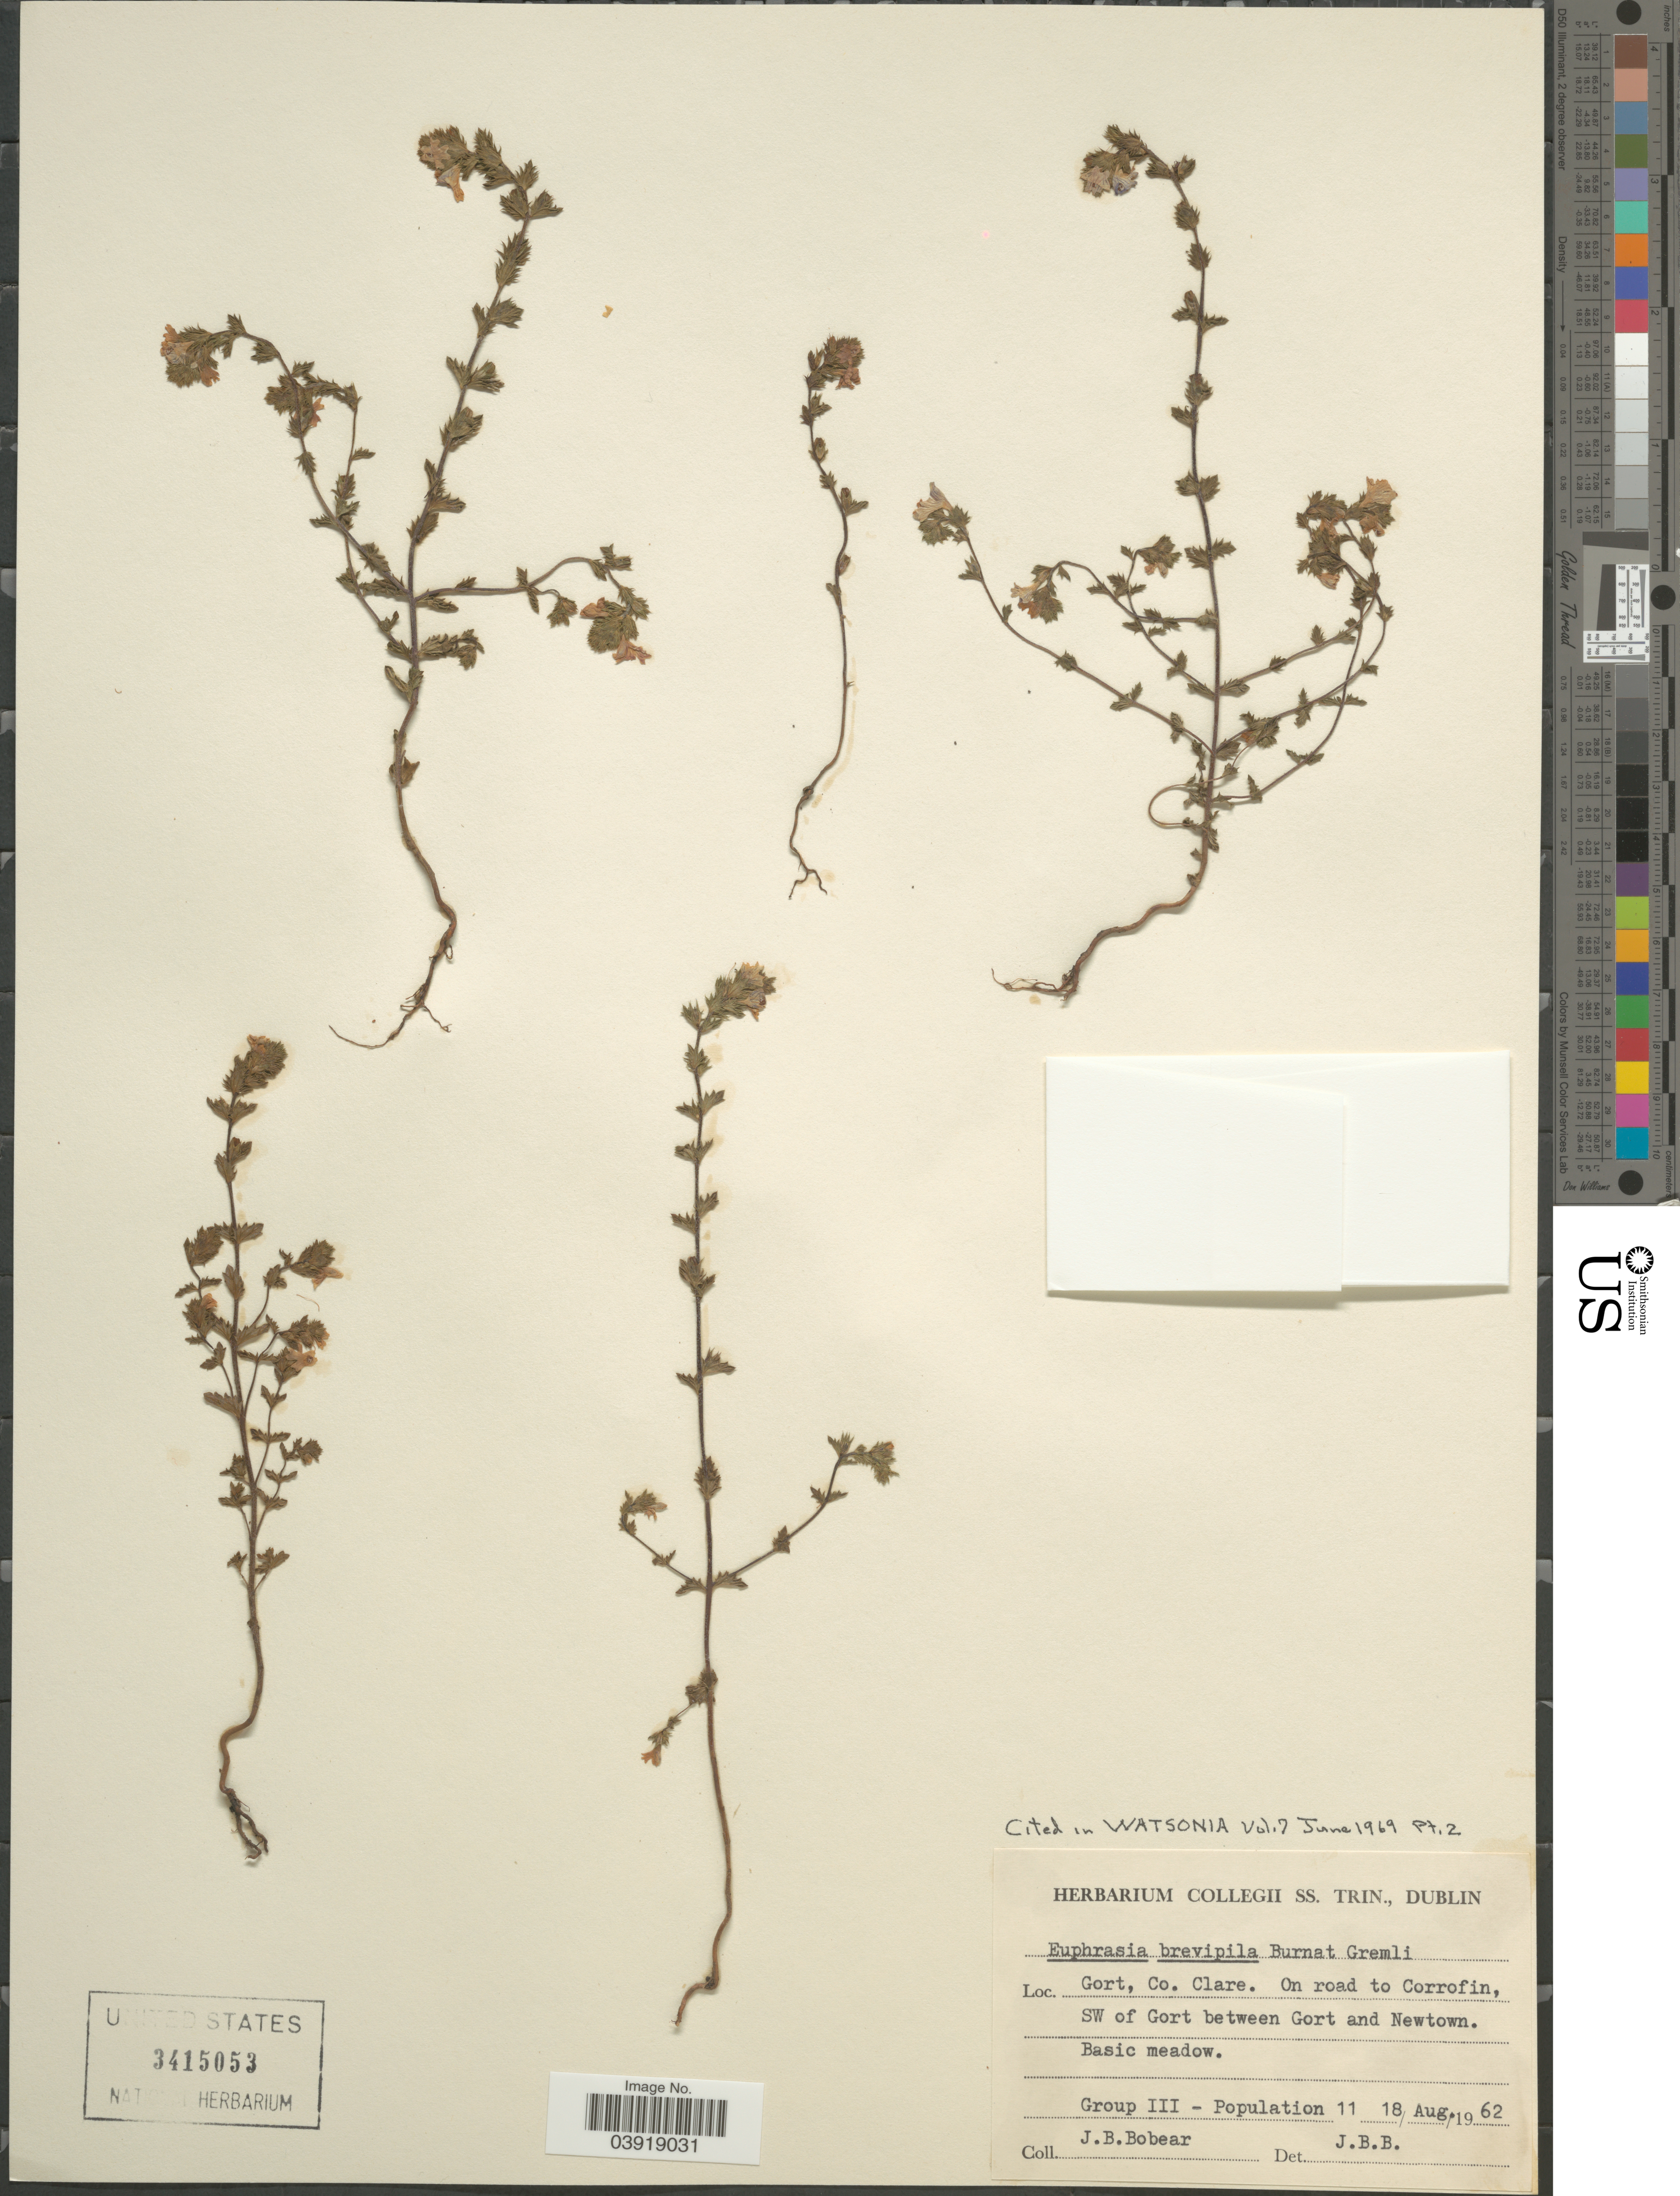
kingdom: Plantae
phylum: Tracheophyta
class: Magnoliopsida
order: Lamiales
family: Orobanchaceae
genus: Euphrasia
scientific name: Euphrasia brevipila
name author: Burn. & Gremli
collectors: J. Bobear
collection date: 1962-08-18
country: Ireland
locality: Gort, Co. Clare. On road to Corrofin, SW of Gort between Gort and Newton. Group III - Population 11. [unsure placement]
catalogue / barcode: US 3415053